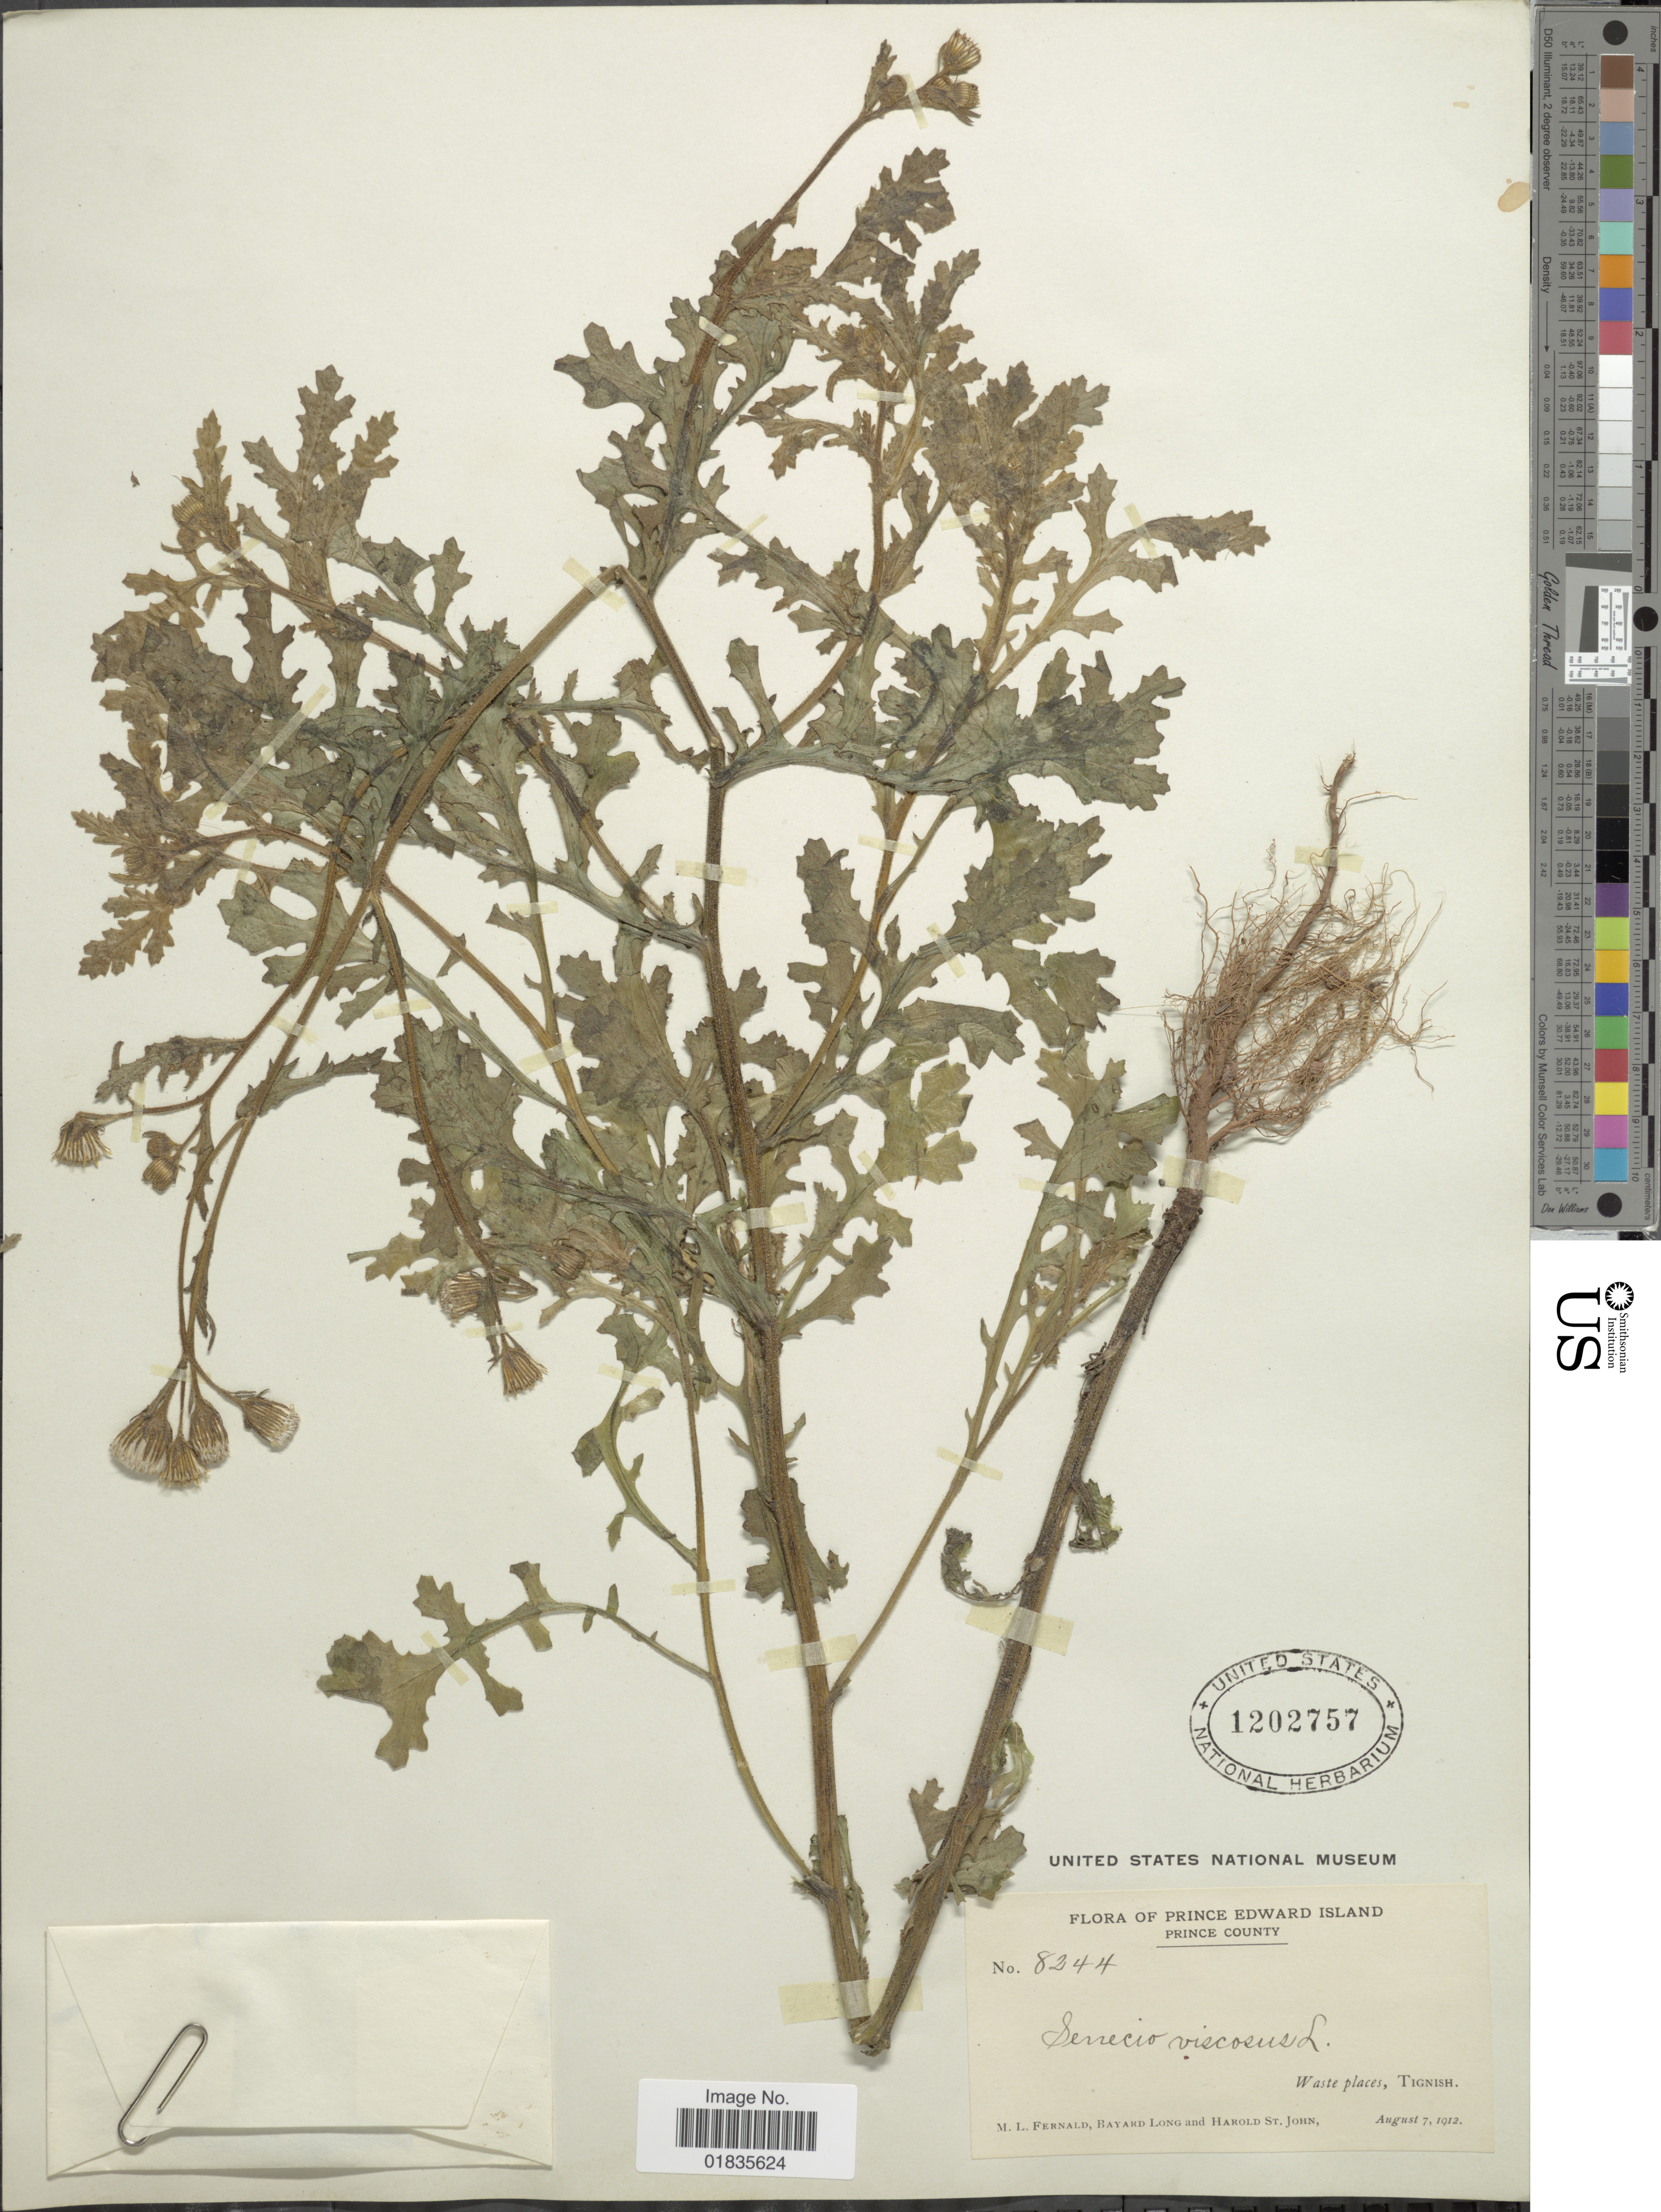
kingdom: Plantae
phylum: Tracheophyta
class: Magnoliopsida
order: Asterales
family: Asteraceae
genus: Senecio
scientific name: Senecio viscosus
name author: L.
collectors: M. L. Fernald, B. Long & H. St. John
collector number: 8244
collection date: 1912-08-07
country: Canada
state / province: Prince Edward Island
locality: Prince County, Waste places, Tignish.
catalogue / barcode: US 1202757